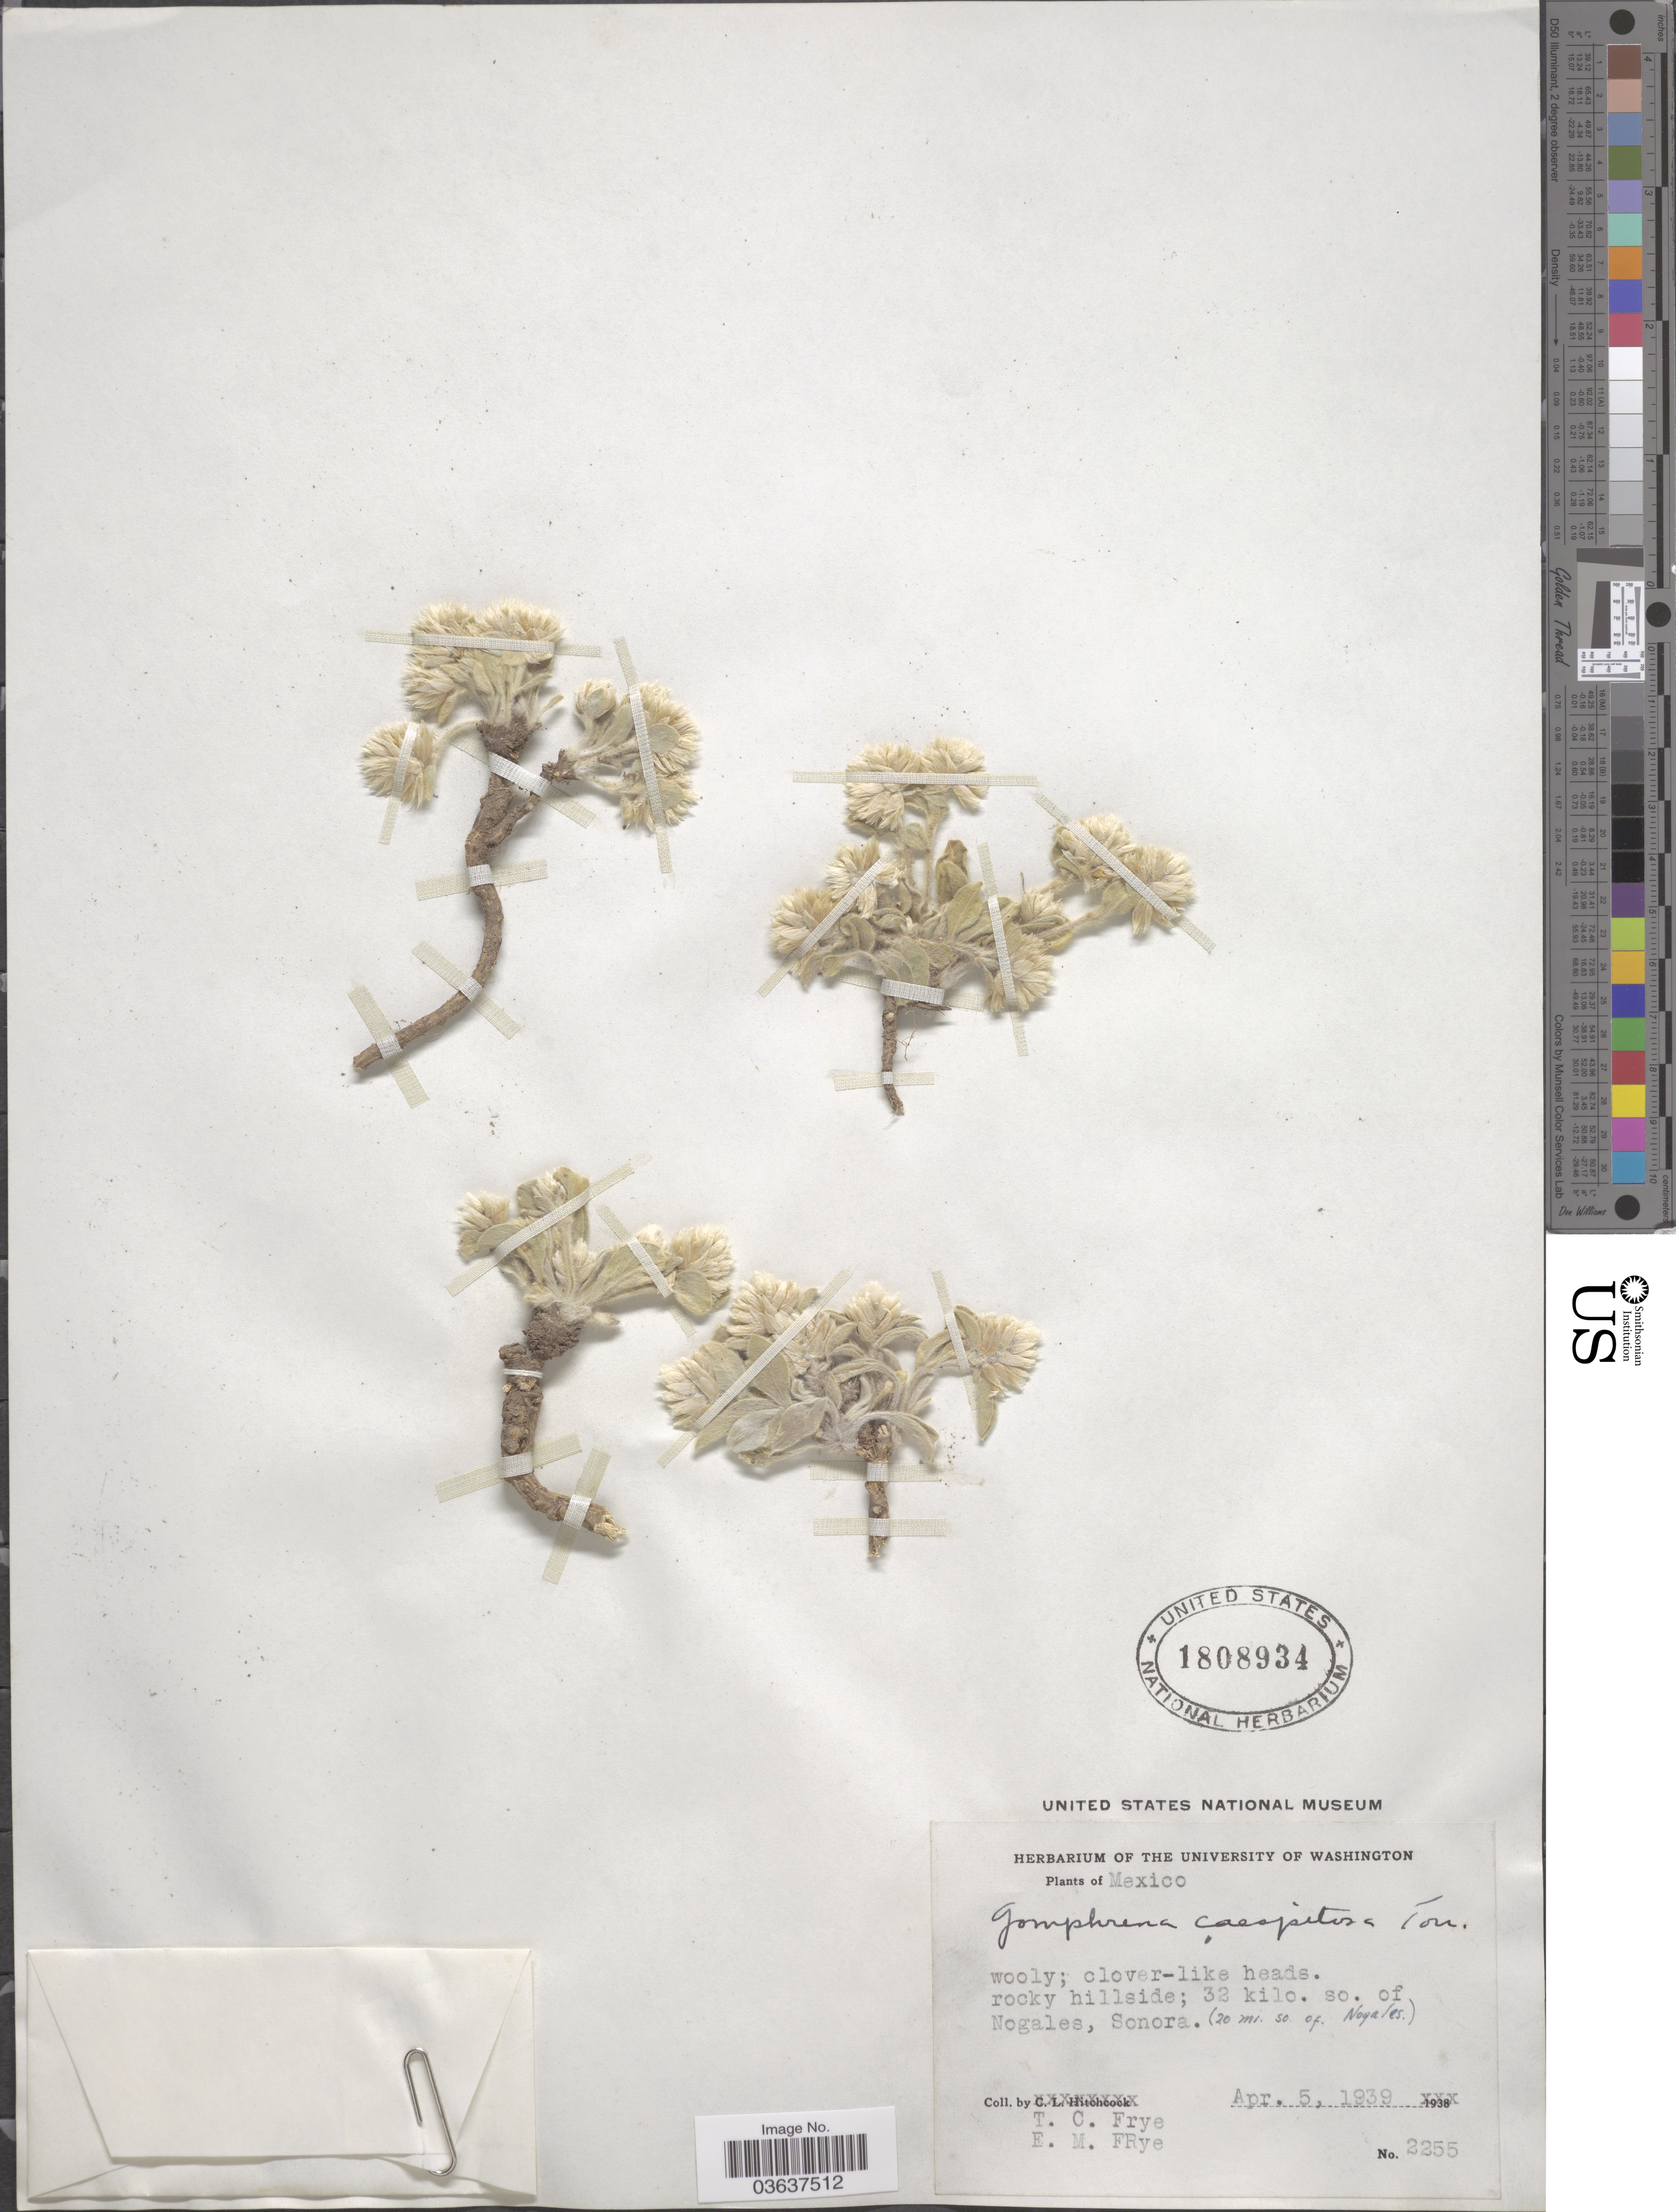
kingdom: Plantae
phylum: Tracheophyta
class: Magnoliopsida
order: Caryophyllales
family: Amaranthaceae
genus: Gomphrena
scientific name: Gomphrena caespitosa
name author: Torr. in Emory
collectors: T. C. Frye & E. Frye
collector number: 2255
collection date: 1939-04-05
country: Mexico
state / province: Sonora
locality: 32 kilo. so. of Nogales. (20 mi. so. of Nogales.).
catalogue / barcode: US 1808934